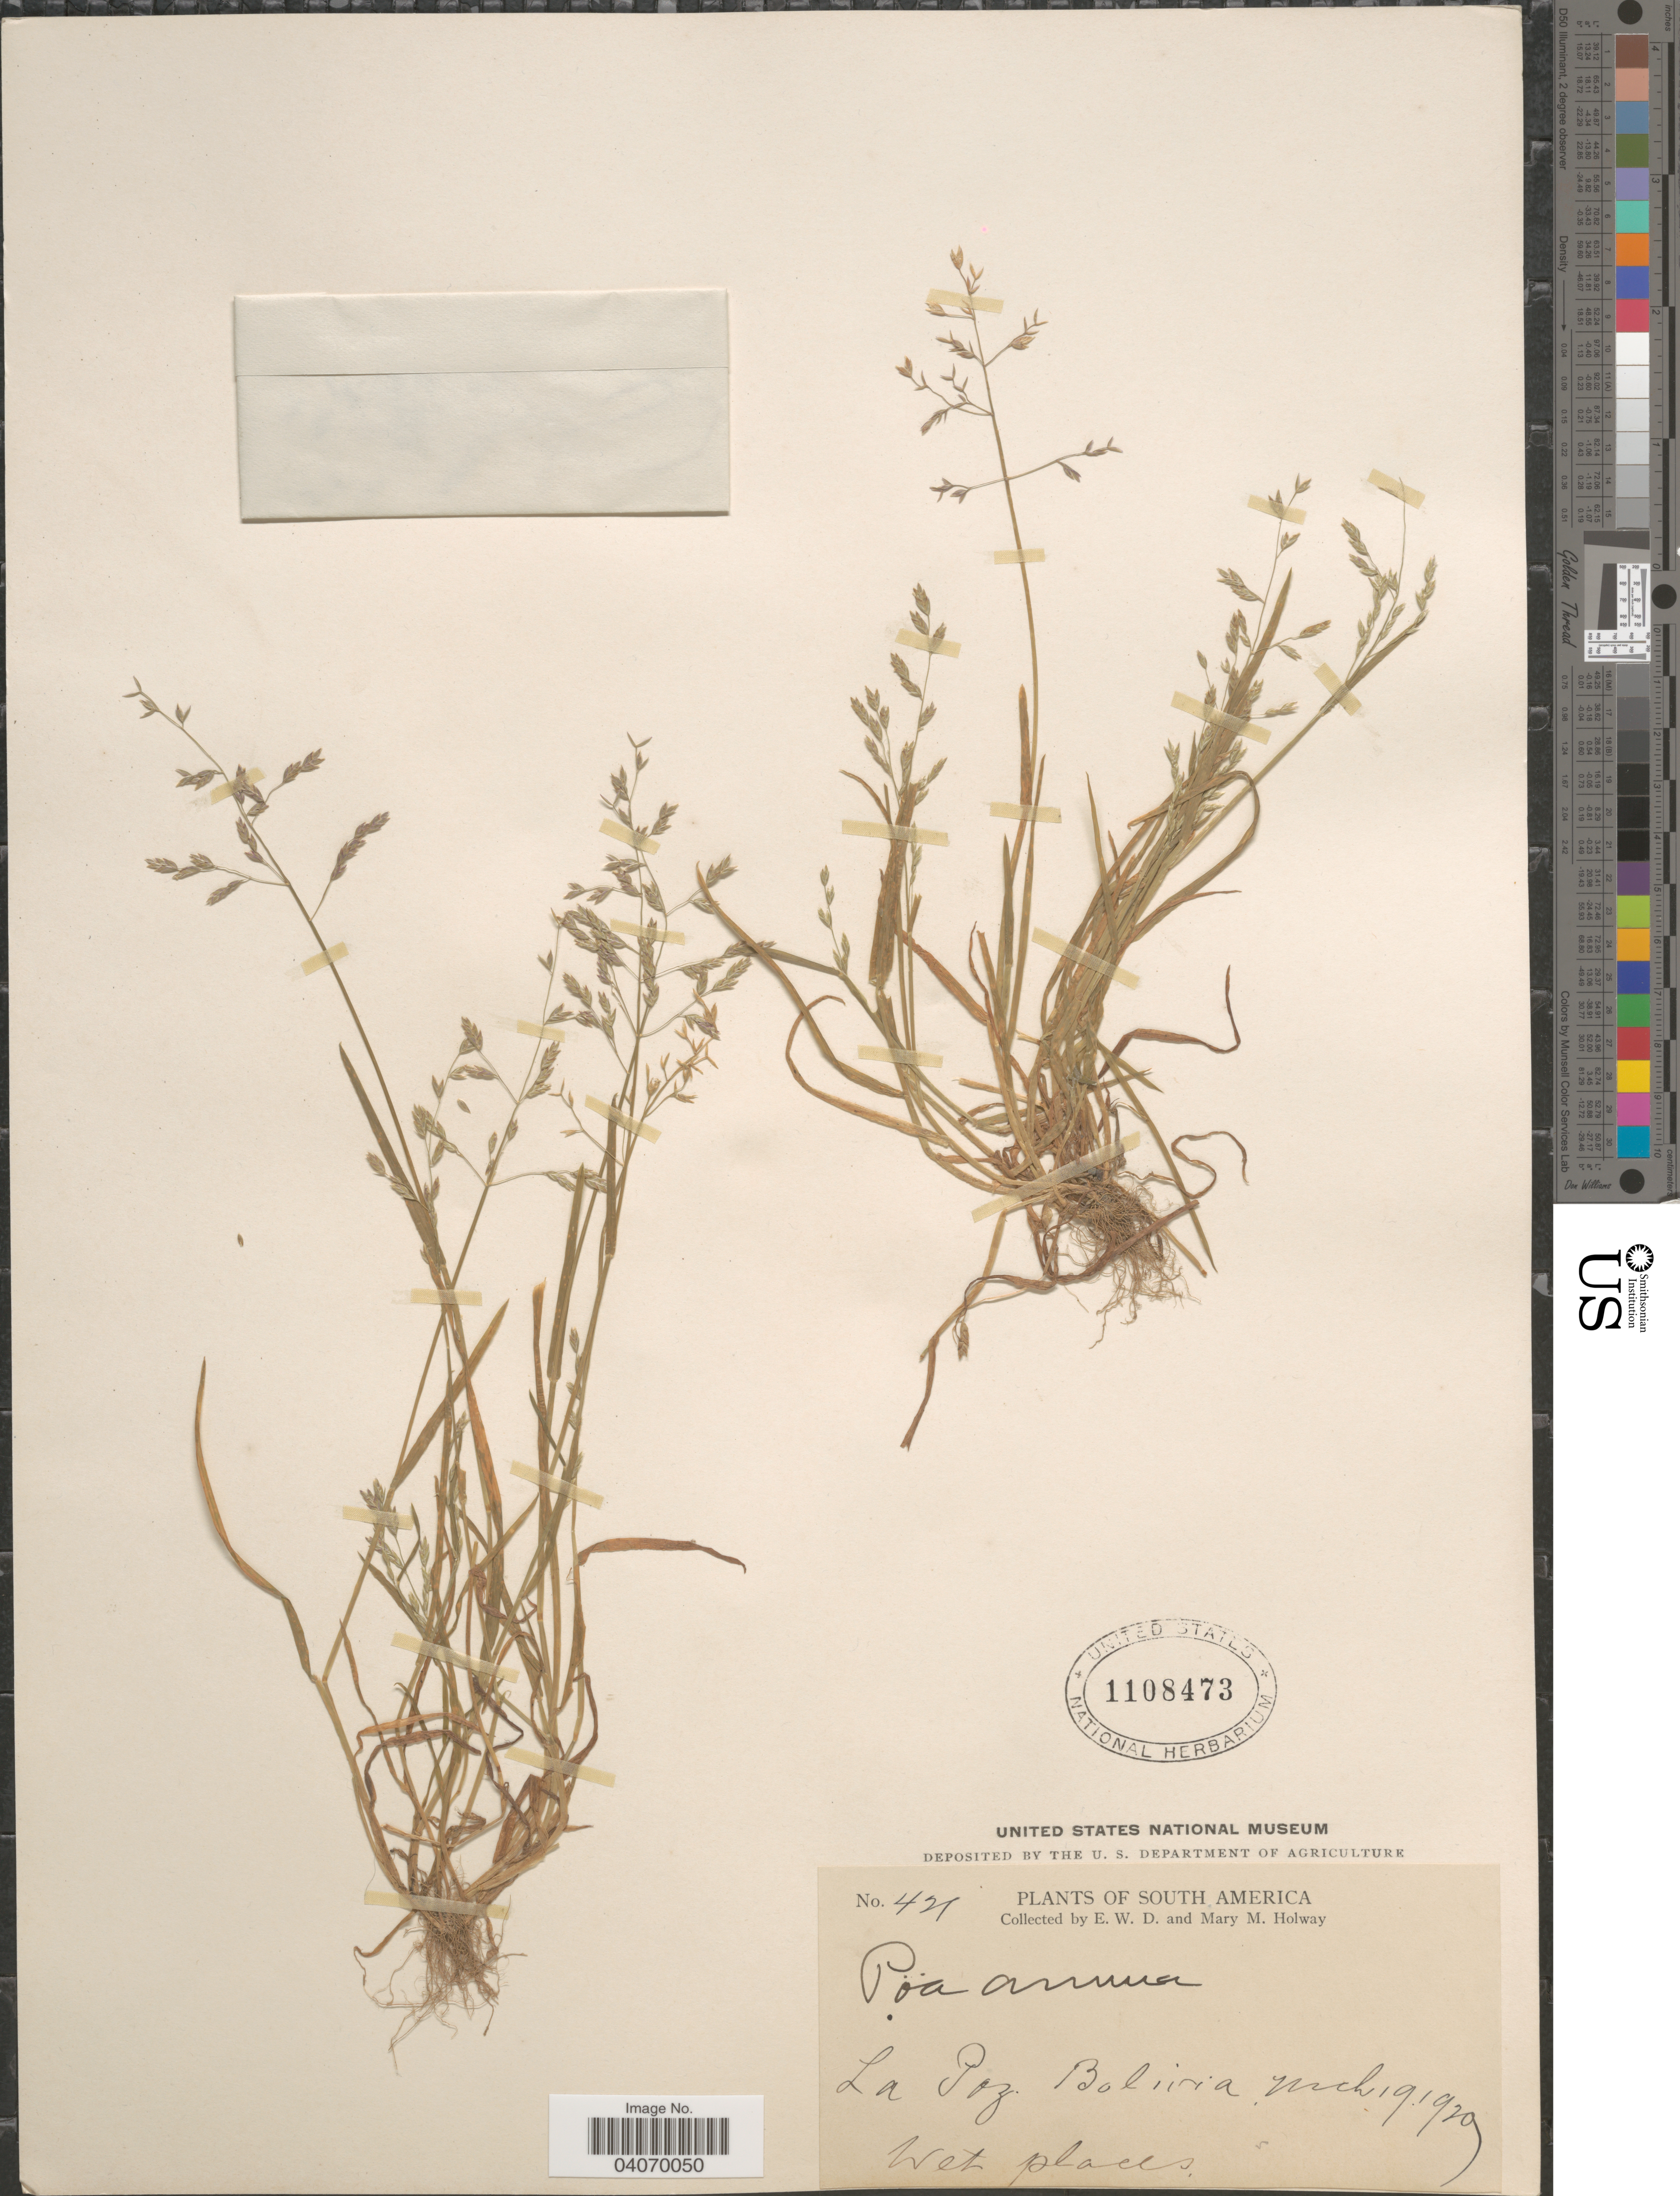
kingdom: Plantae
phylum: Tracheophyta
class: Liliopsida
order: Poales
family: Poaceae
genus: Poa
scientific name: Poa annua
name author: L.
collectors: E. W. D. Holway & M. M. Holway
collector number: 421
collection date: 1929-03-19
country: Bolivia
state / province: La Paz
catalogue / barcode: US 1108473